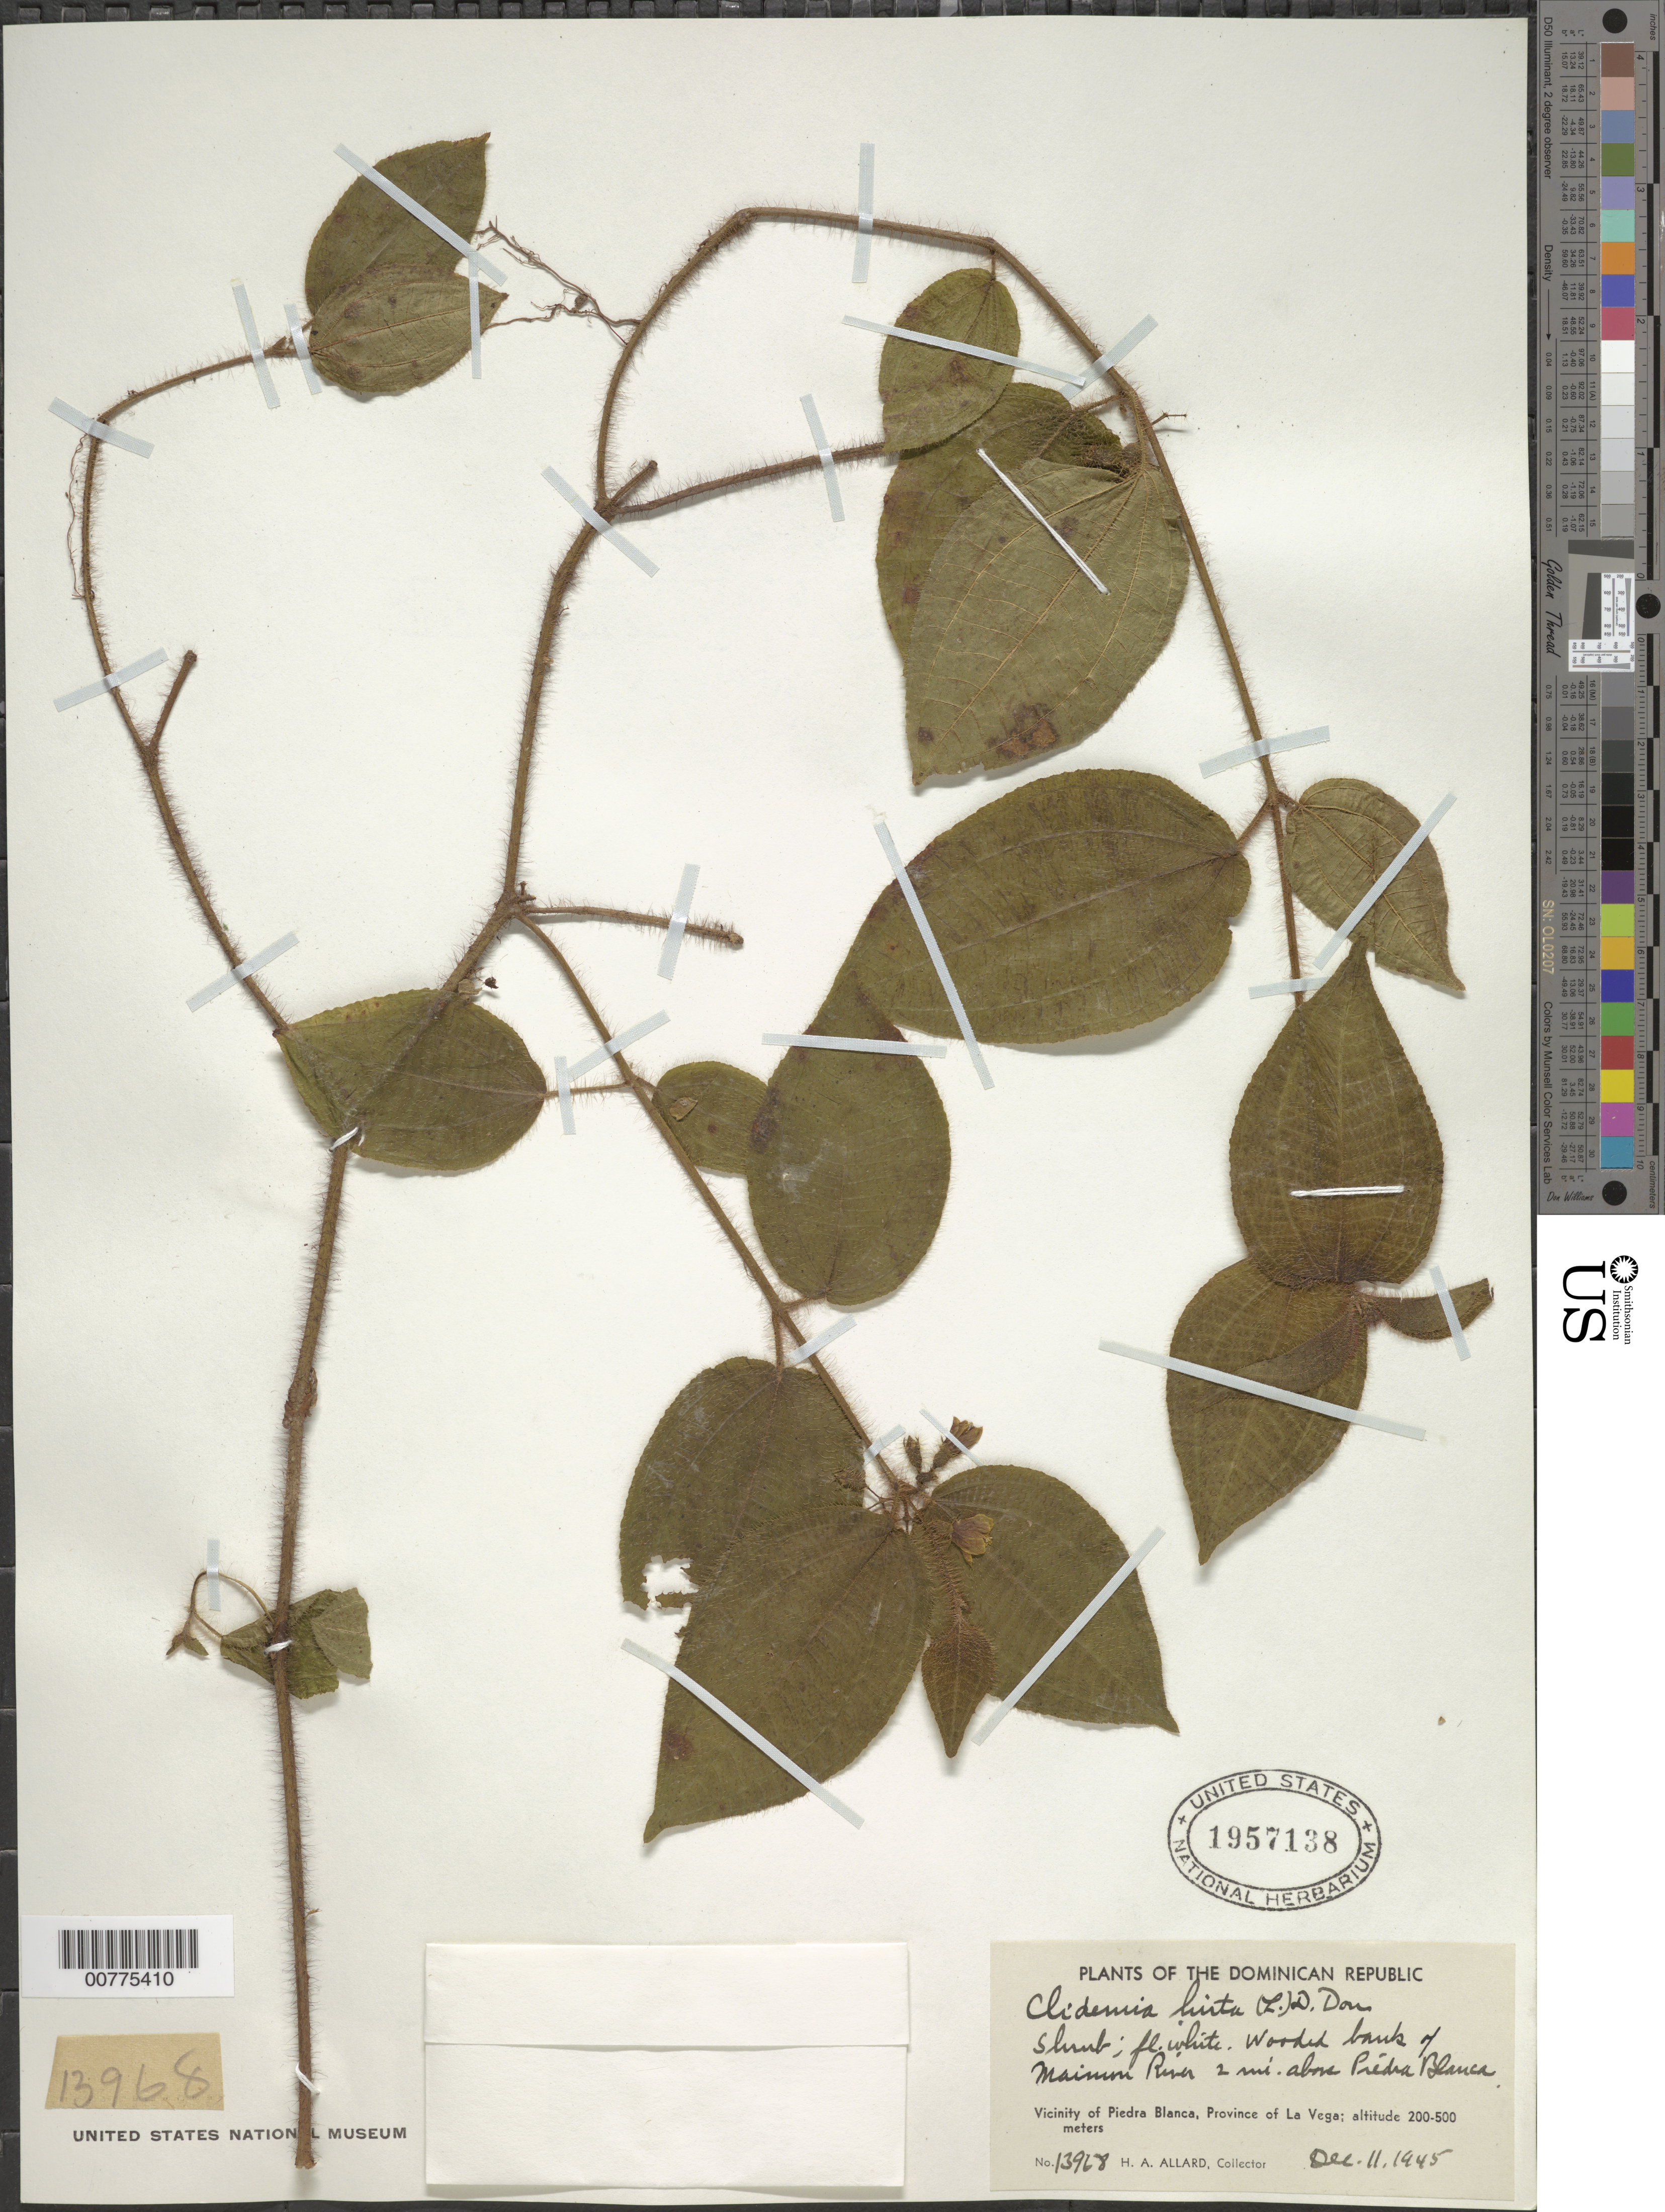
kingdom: Plantae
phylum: Tracheophyta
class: Magnoliopsida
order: Myrtales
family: Melastomataceae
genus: Clidemia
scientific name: Clidemia hirta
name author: (L.) D. Don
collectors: H. A. Allard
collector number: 13968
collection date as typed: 11 Dec 1945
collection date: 1945-12-11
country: Dominican Republic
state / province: La Vega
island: Hispaniola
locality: Vicinity of Piedra Blanca, Maimón River, 2 miles above Piedra Blanca.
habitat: Wooded bank of river.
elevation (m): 200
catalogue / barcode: US 1957138